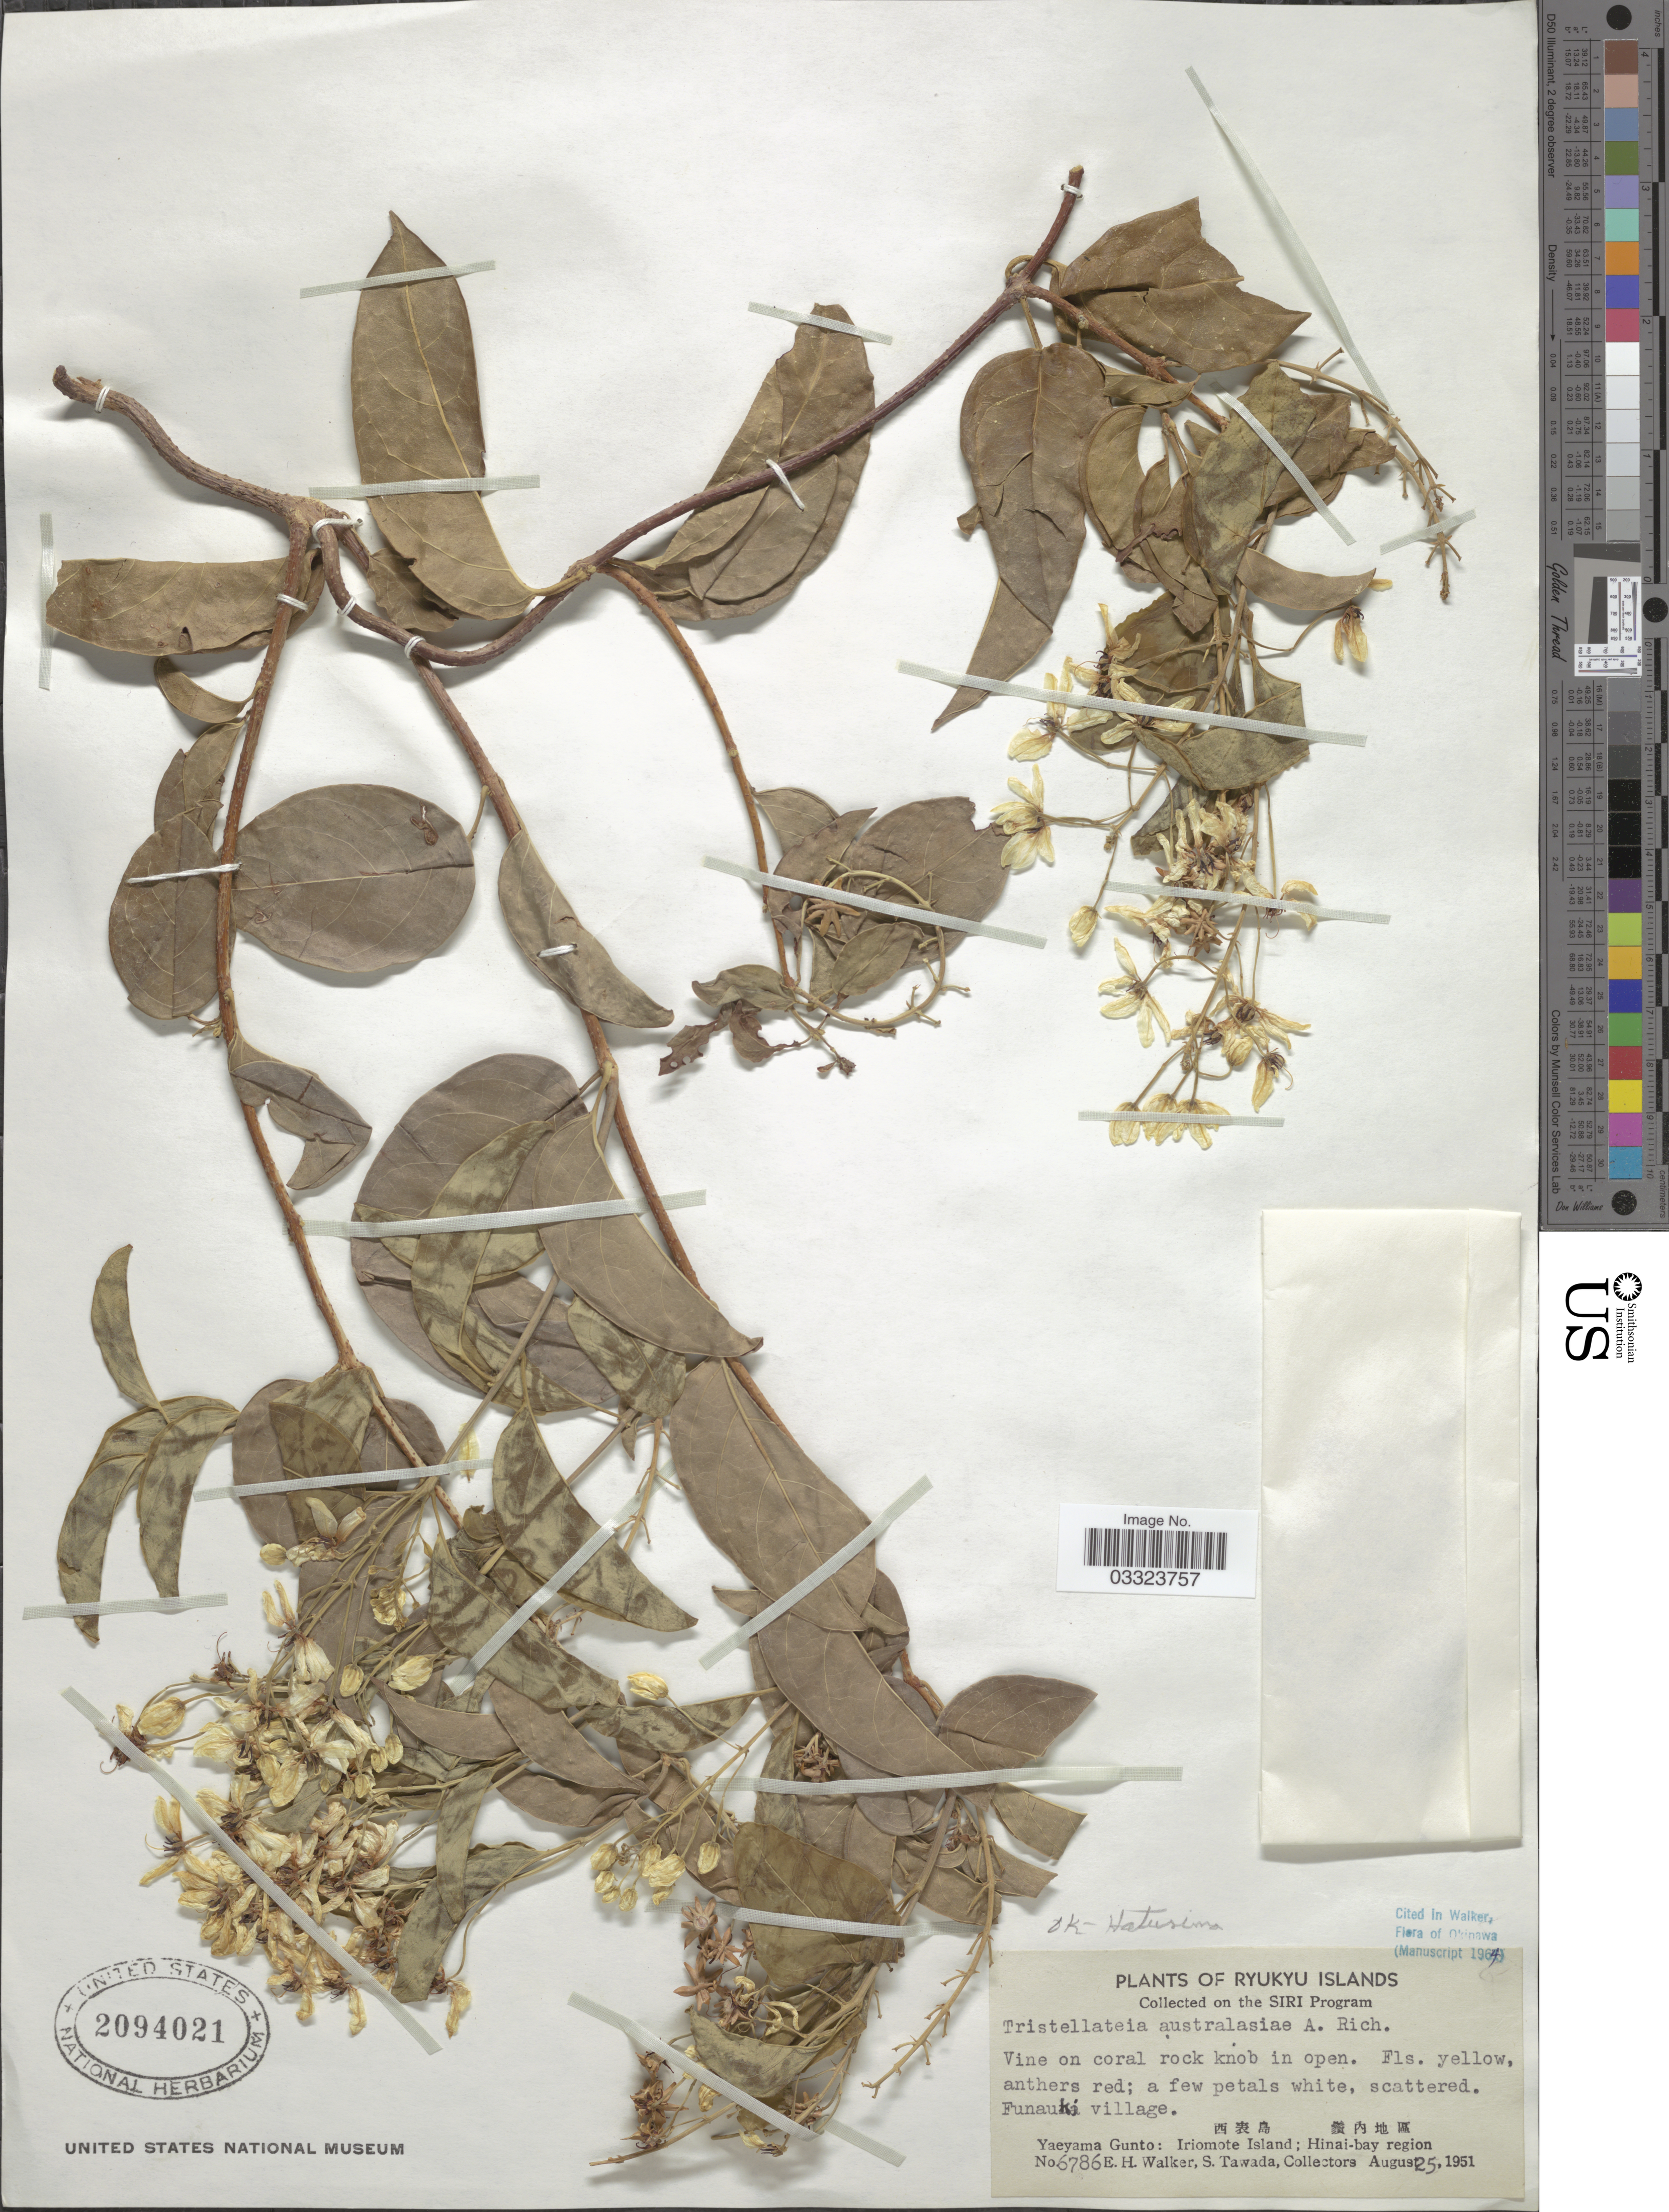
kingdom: Plantae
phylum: Tracheophyta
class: Magnoliopsida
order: Malpighiales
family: Malpighiaceae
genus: Tristellateia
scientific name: Tristellateia australasiae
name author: A. Rich.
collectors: E. H. Walker & S. Tawada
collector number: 6786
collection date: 1951-08-25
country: Japan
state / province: Okinawa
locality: Ryukyu Islands. Funauki village. Yaeyama Gunto: Iriomote Island ; Hinai-bay region.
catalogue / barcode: US 2094021